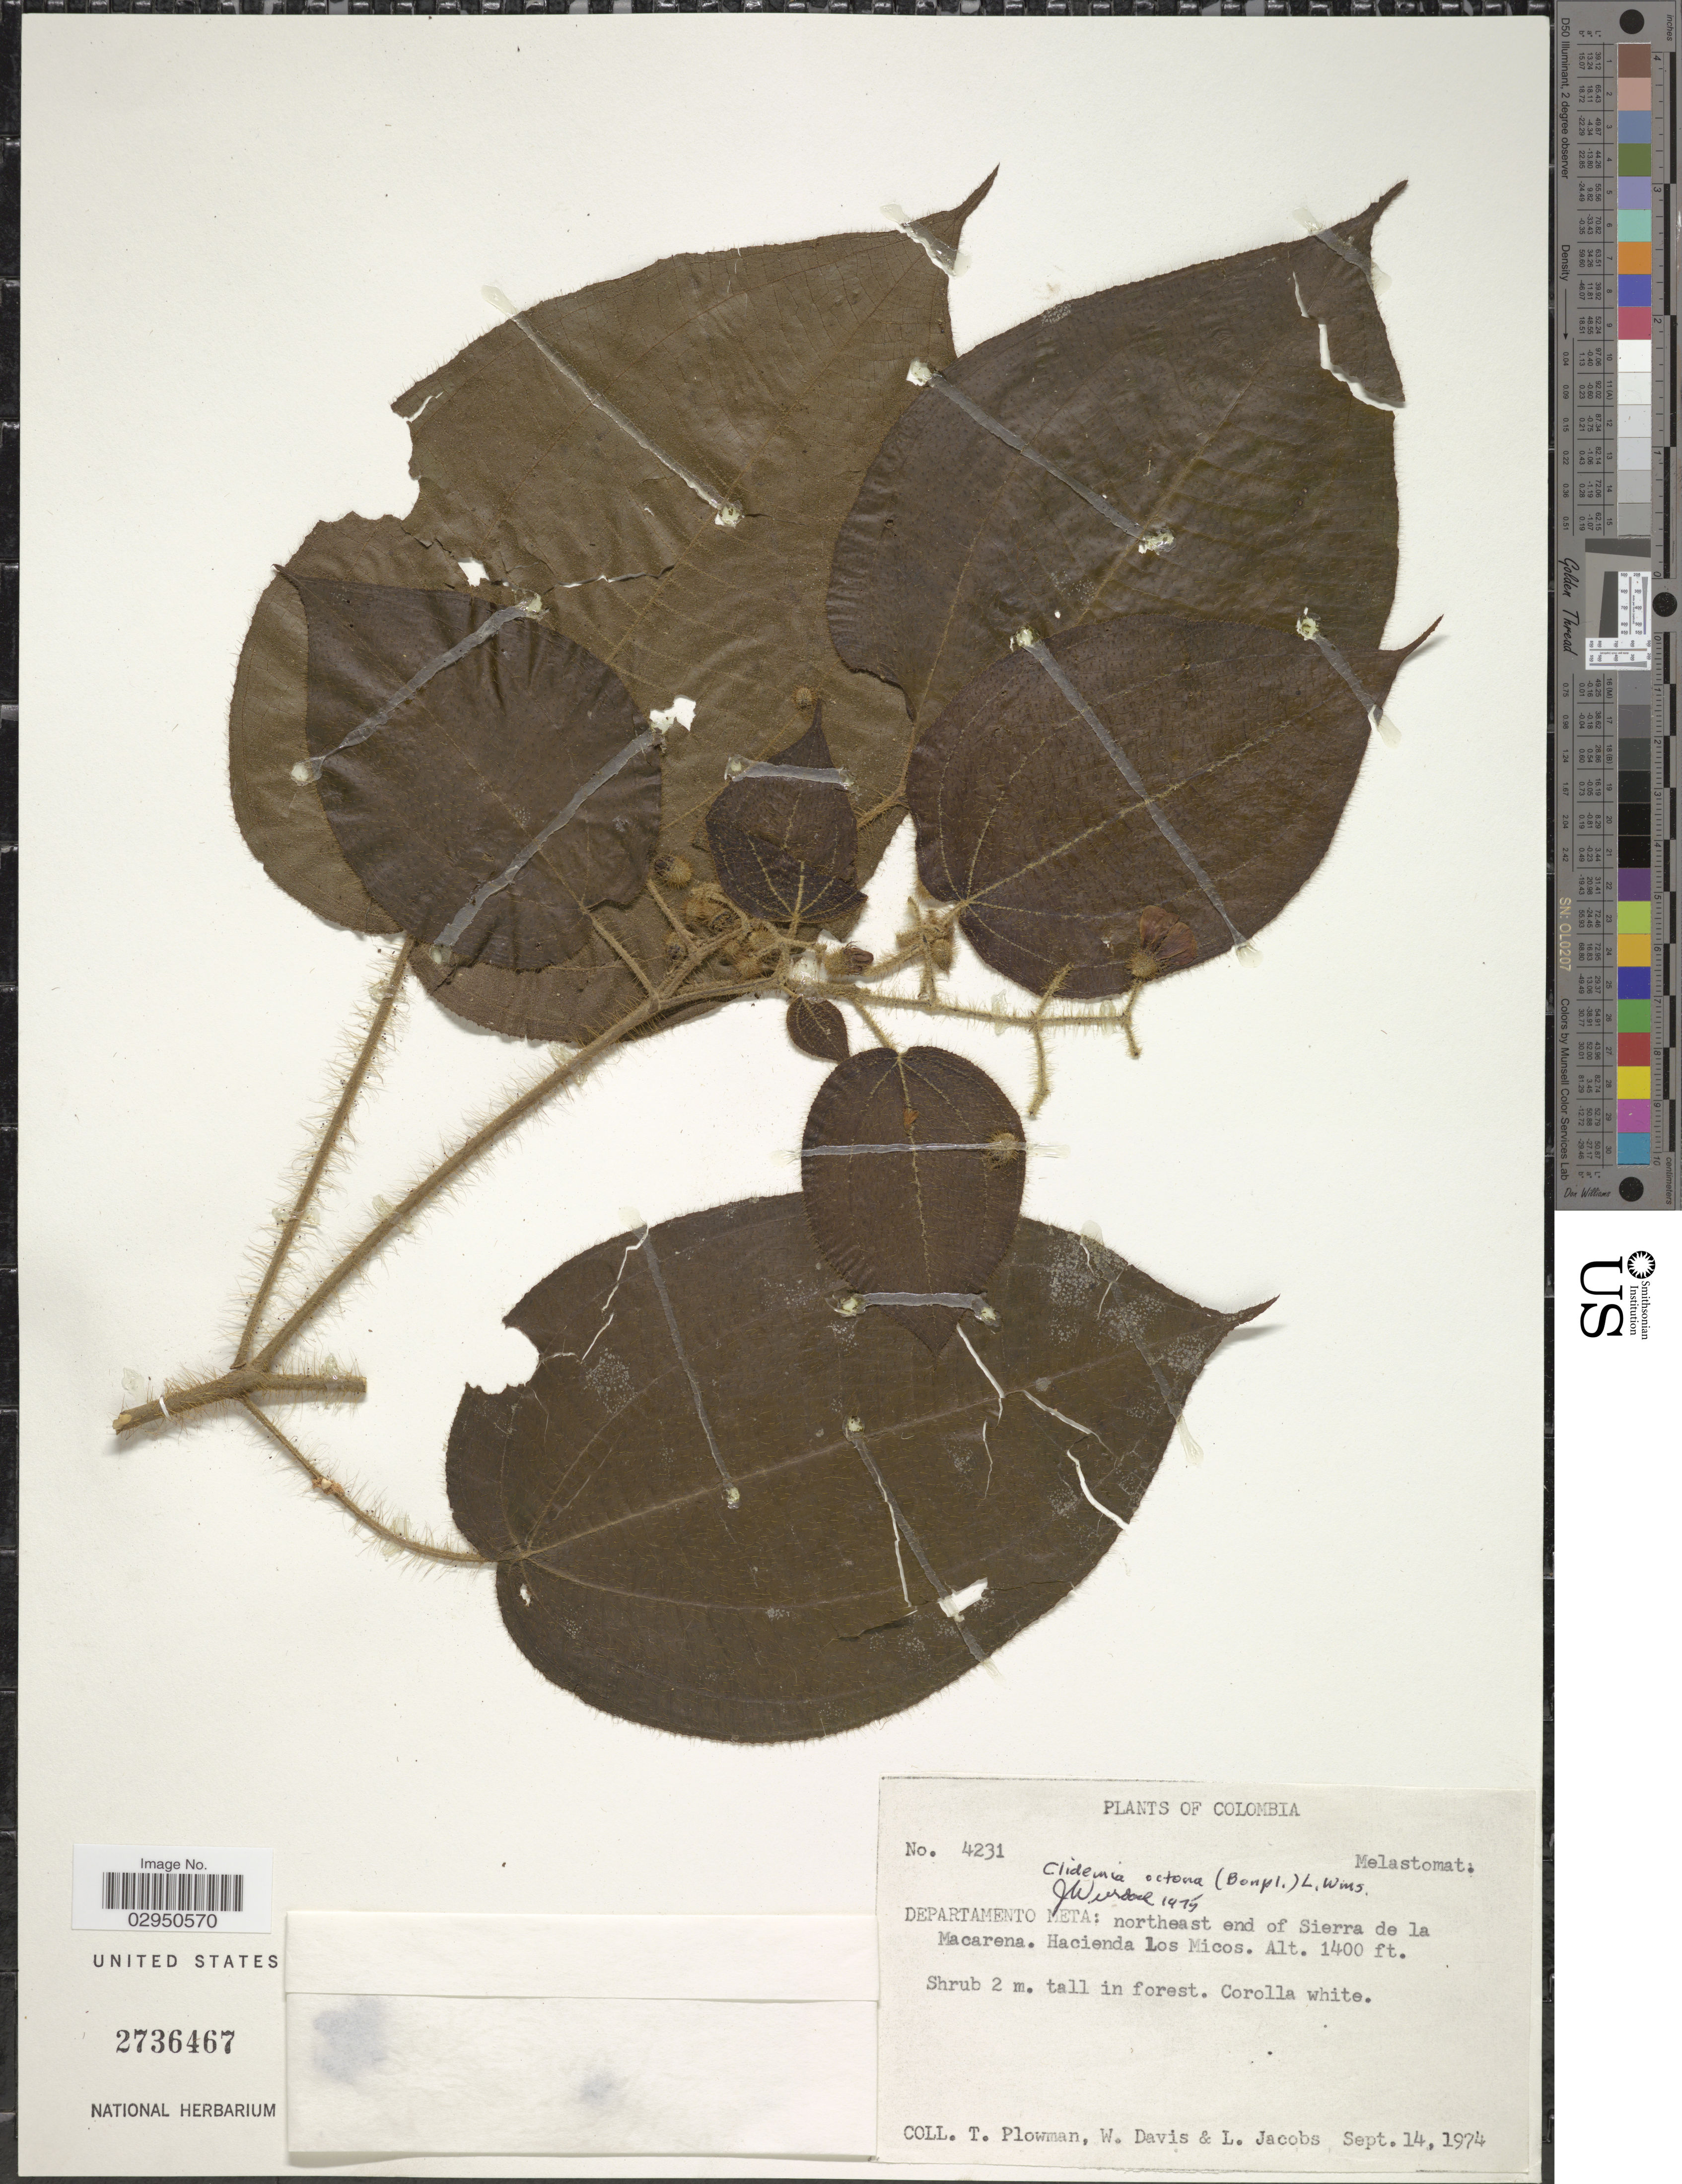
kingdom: Plantae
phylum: Tracheophyta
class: Magnoliopsida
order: Myrtales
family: Melastomataceae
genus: Clidemia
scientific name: Clidemia octona subsp. octona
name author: (Bonpl.) L.O. Williams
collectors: T. Plowman, W. Davis & L. Jacobs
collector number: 4231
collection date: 1974-09-14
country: Colombia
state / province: Meta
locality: Departamento Meta: northeast end of Sierra de la Macarena. Hacienda Los Micos.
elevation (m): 427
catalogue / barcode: US 2736467